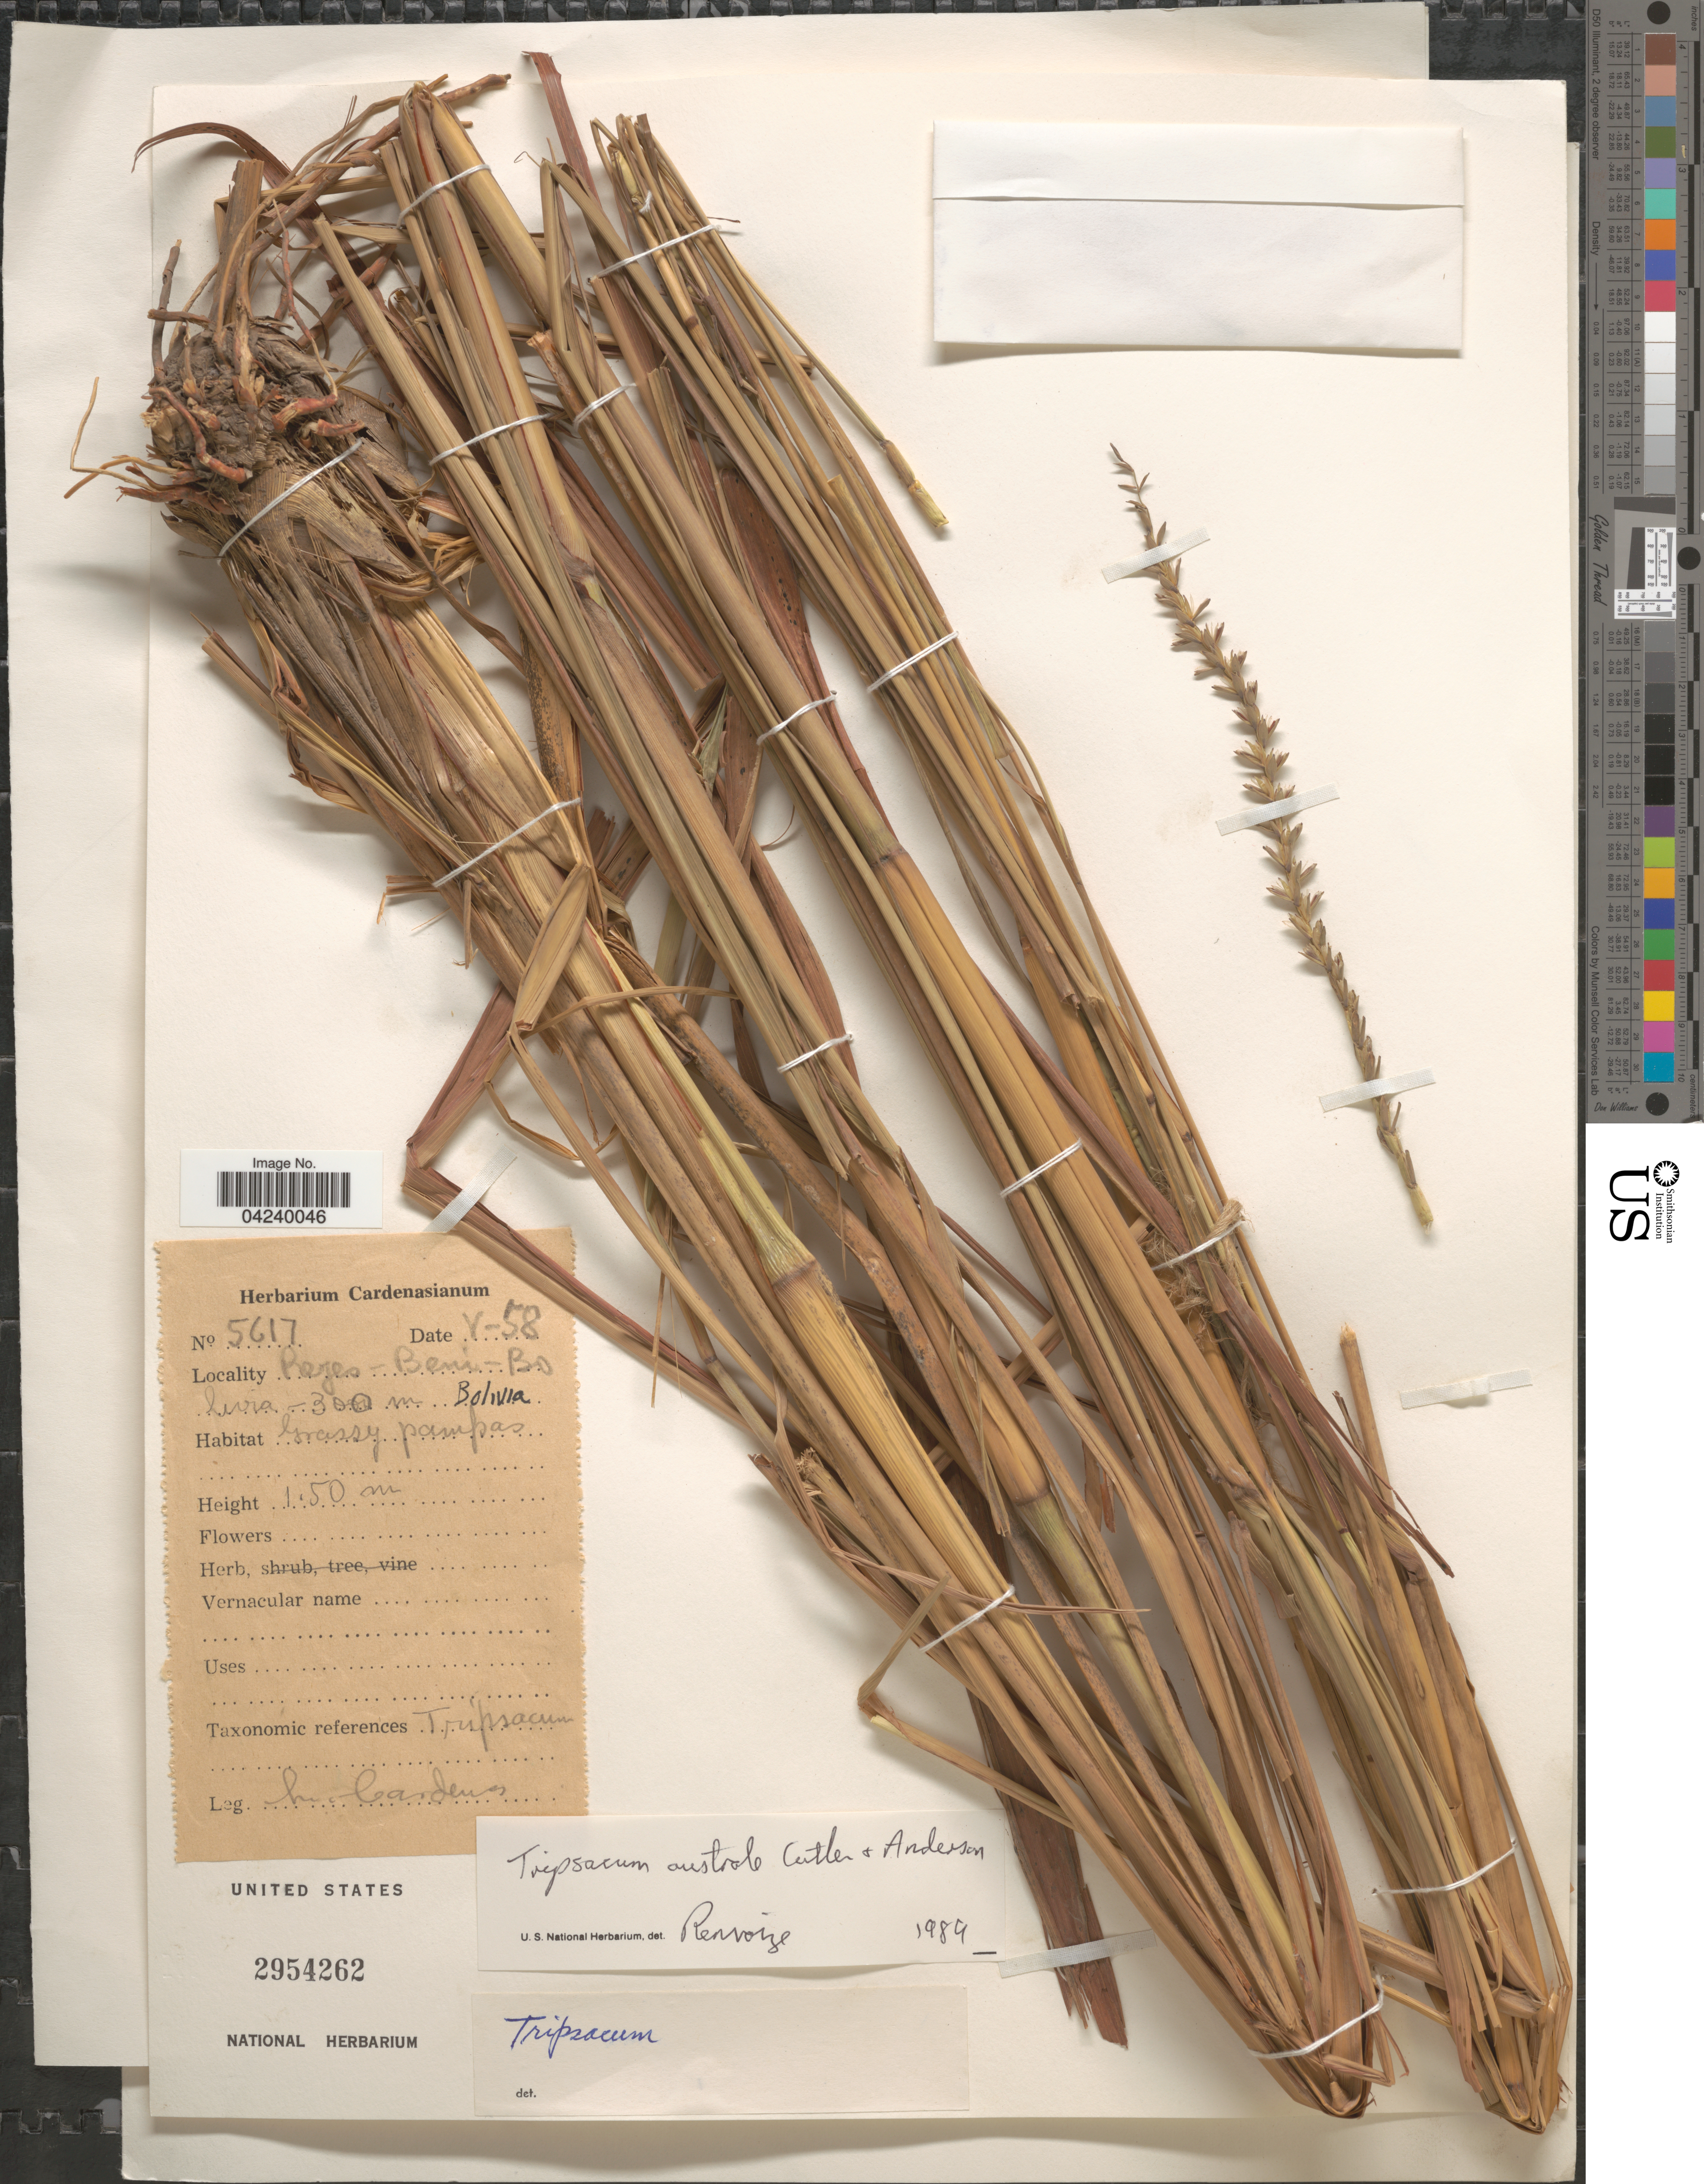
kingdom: Plantae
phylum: Tracheophyta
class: Liliopsida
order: Poales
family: Poaceae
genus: Tripsacum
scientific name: Tripsacum australe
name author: H.C. Cutler & E.S. Anderson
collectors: M. Cárdenas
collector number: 5617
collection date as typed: Transcribed d/m/y: /5/58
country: Bolivia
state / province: Beni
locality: Reyes.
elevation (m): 300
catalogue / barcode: US 2954262